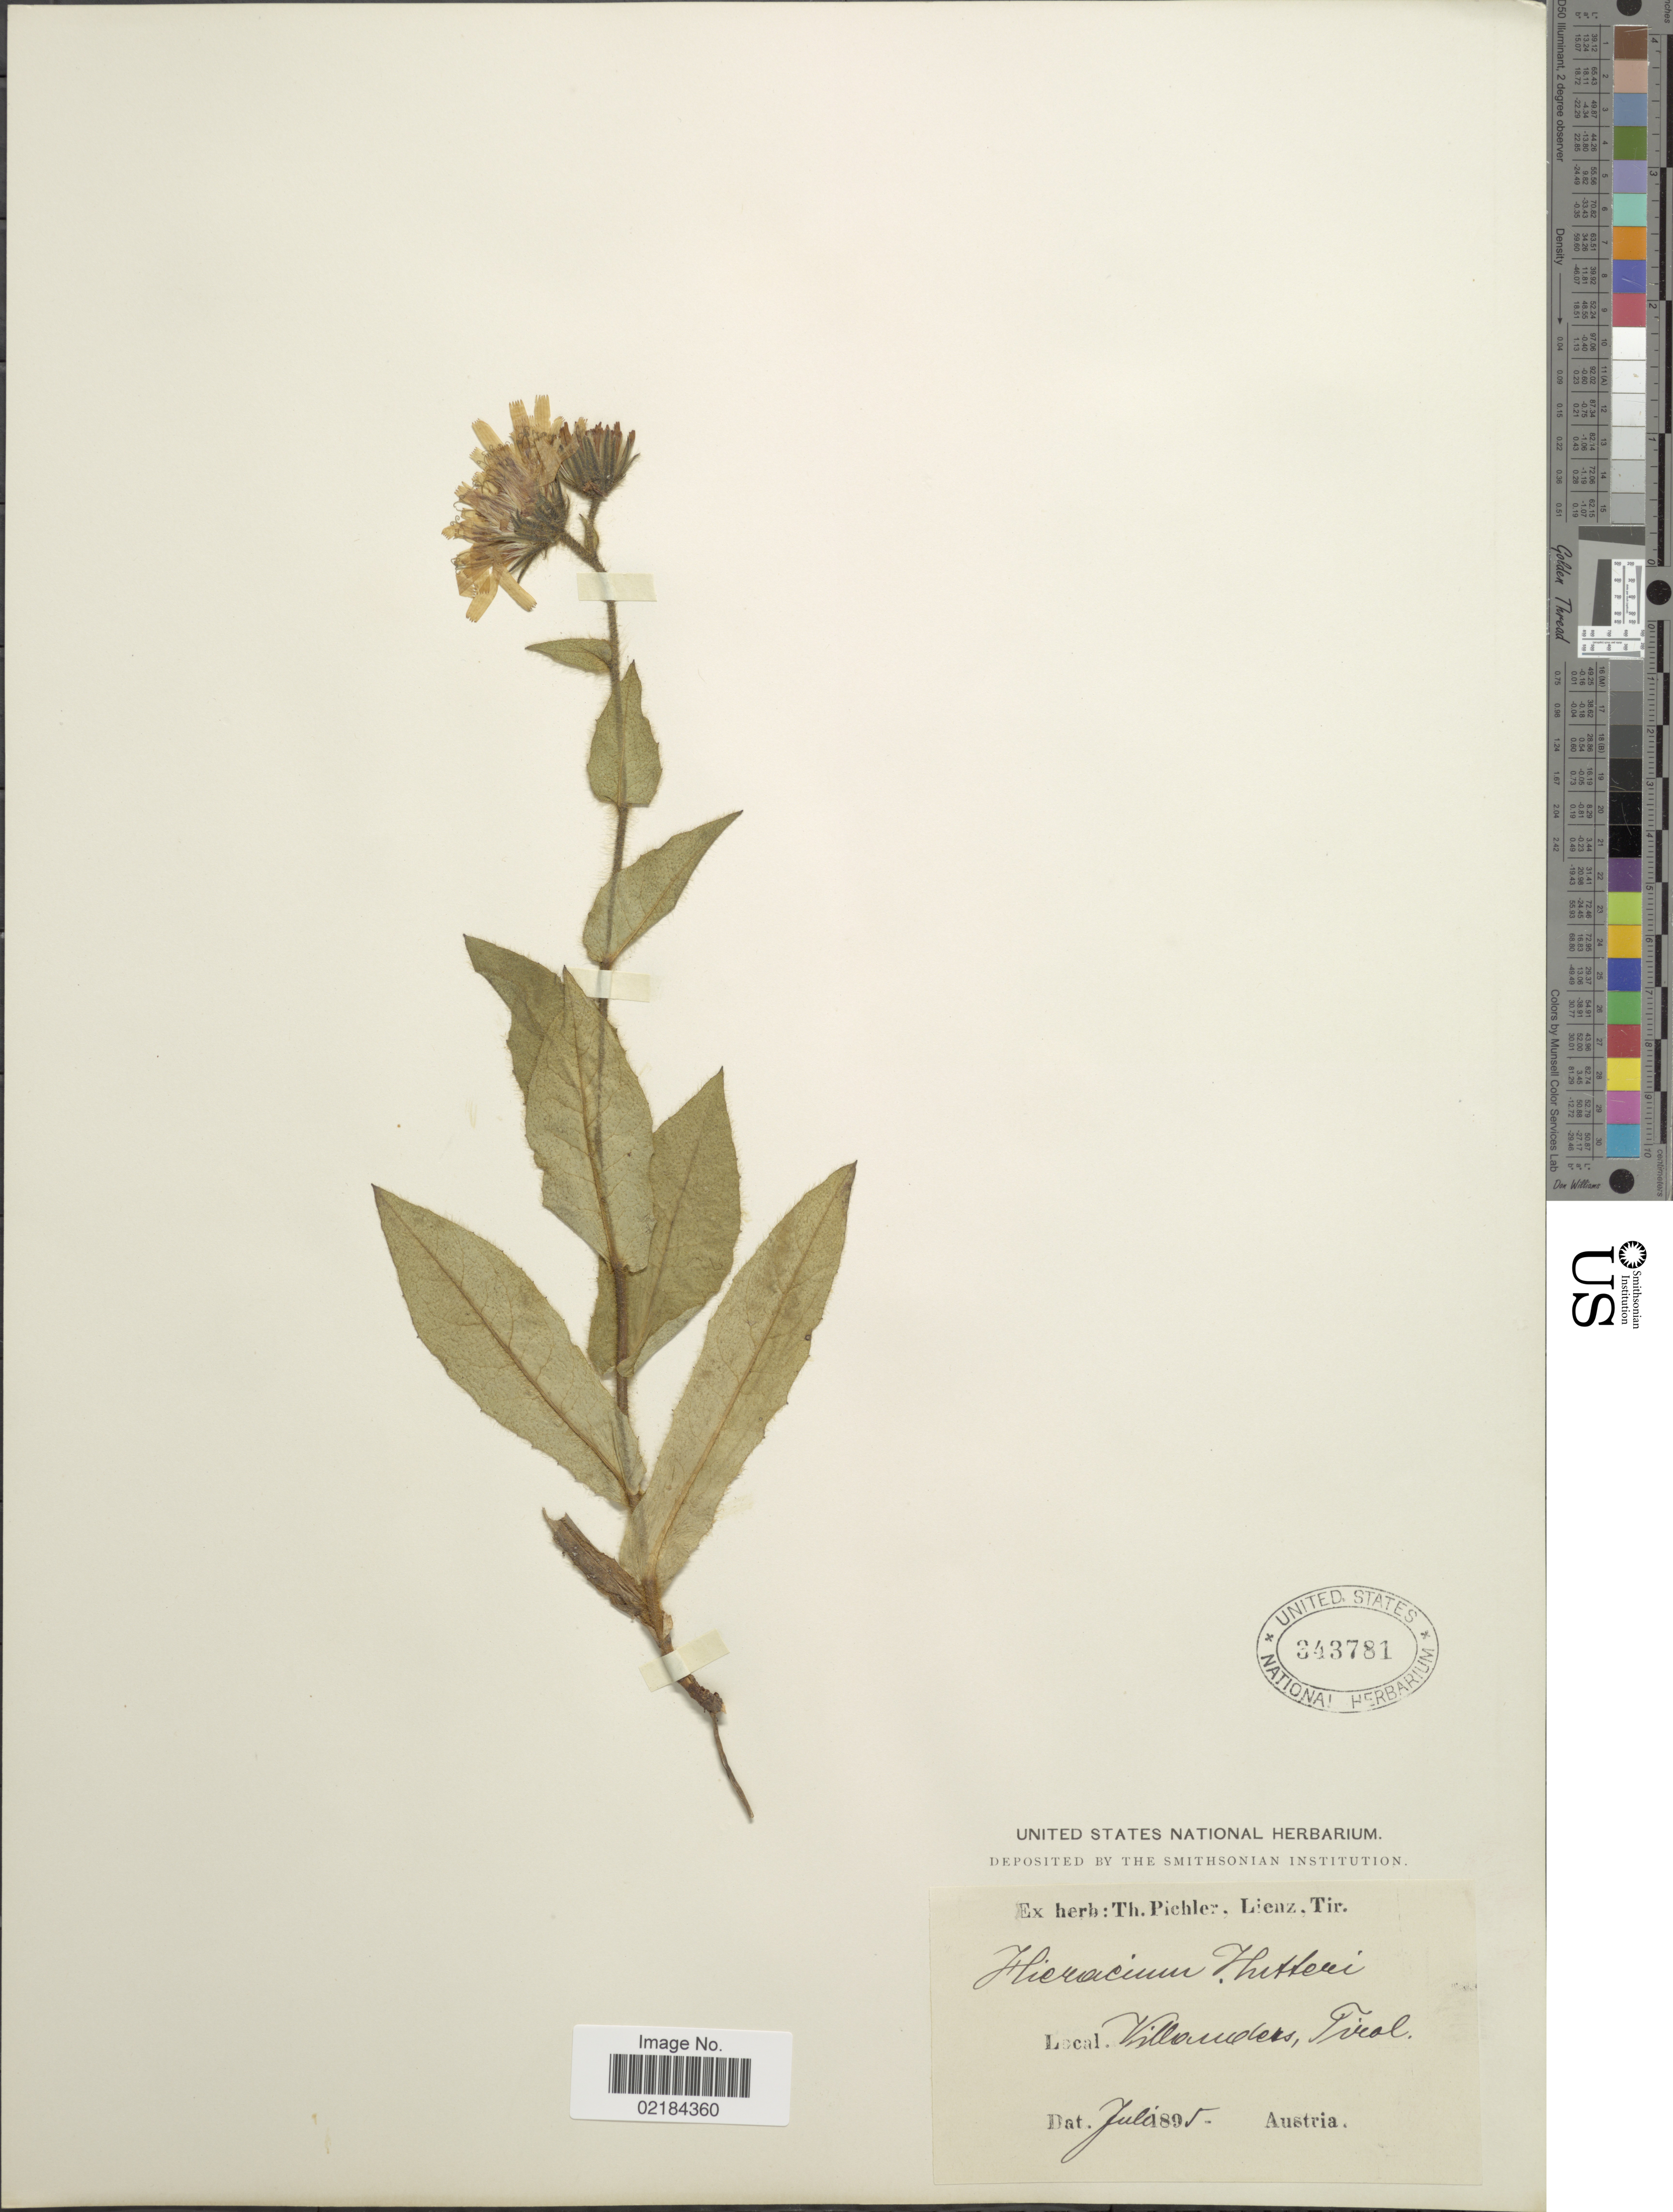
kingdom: Plantae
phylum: Tracheophyta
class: Magnoliopsida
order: Asterales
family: Asteraceae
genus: Hieracium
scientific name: Hieracium sp.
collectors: ex herb. T. Pichler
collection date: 1895-07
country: Austria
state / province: Tirol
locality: Villouders [interpreted]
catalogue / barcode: US 343781